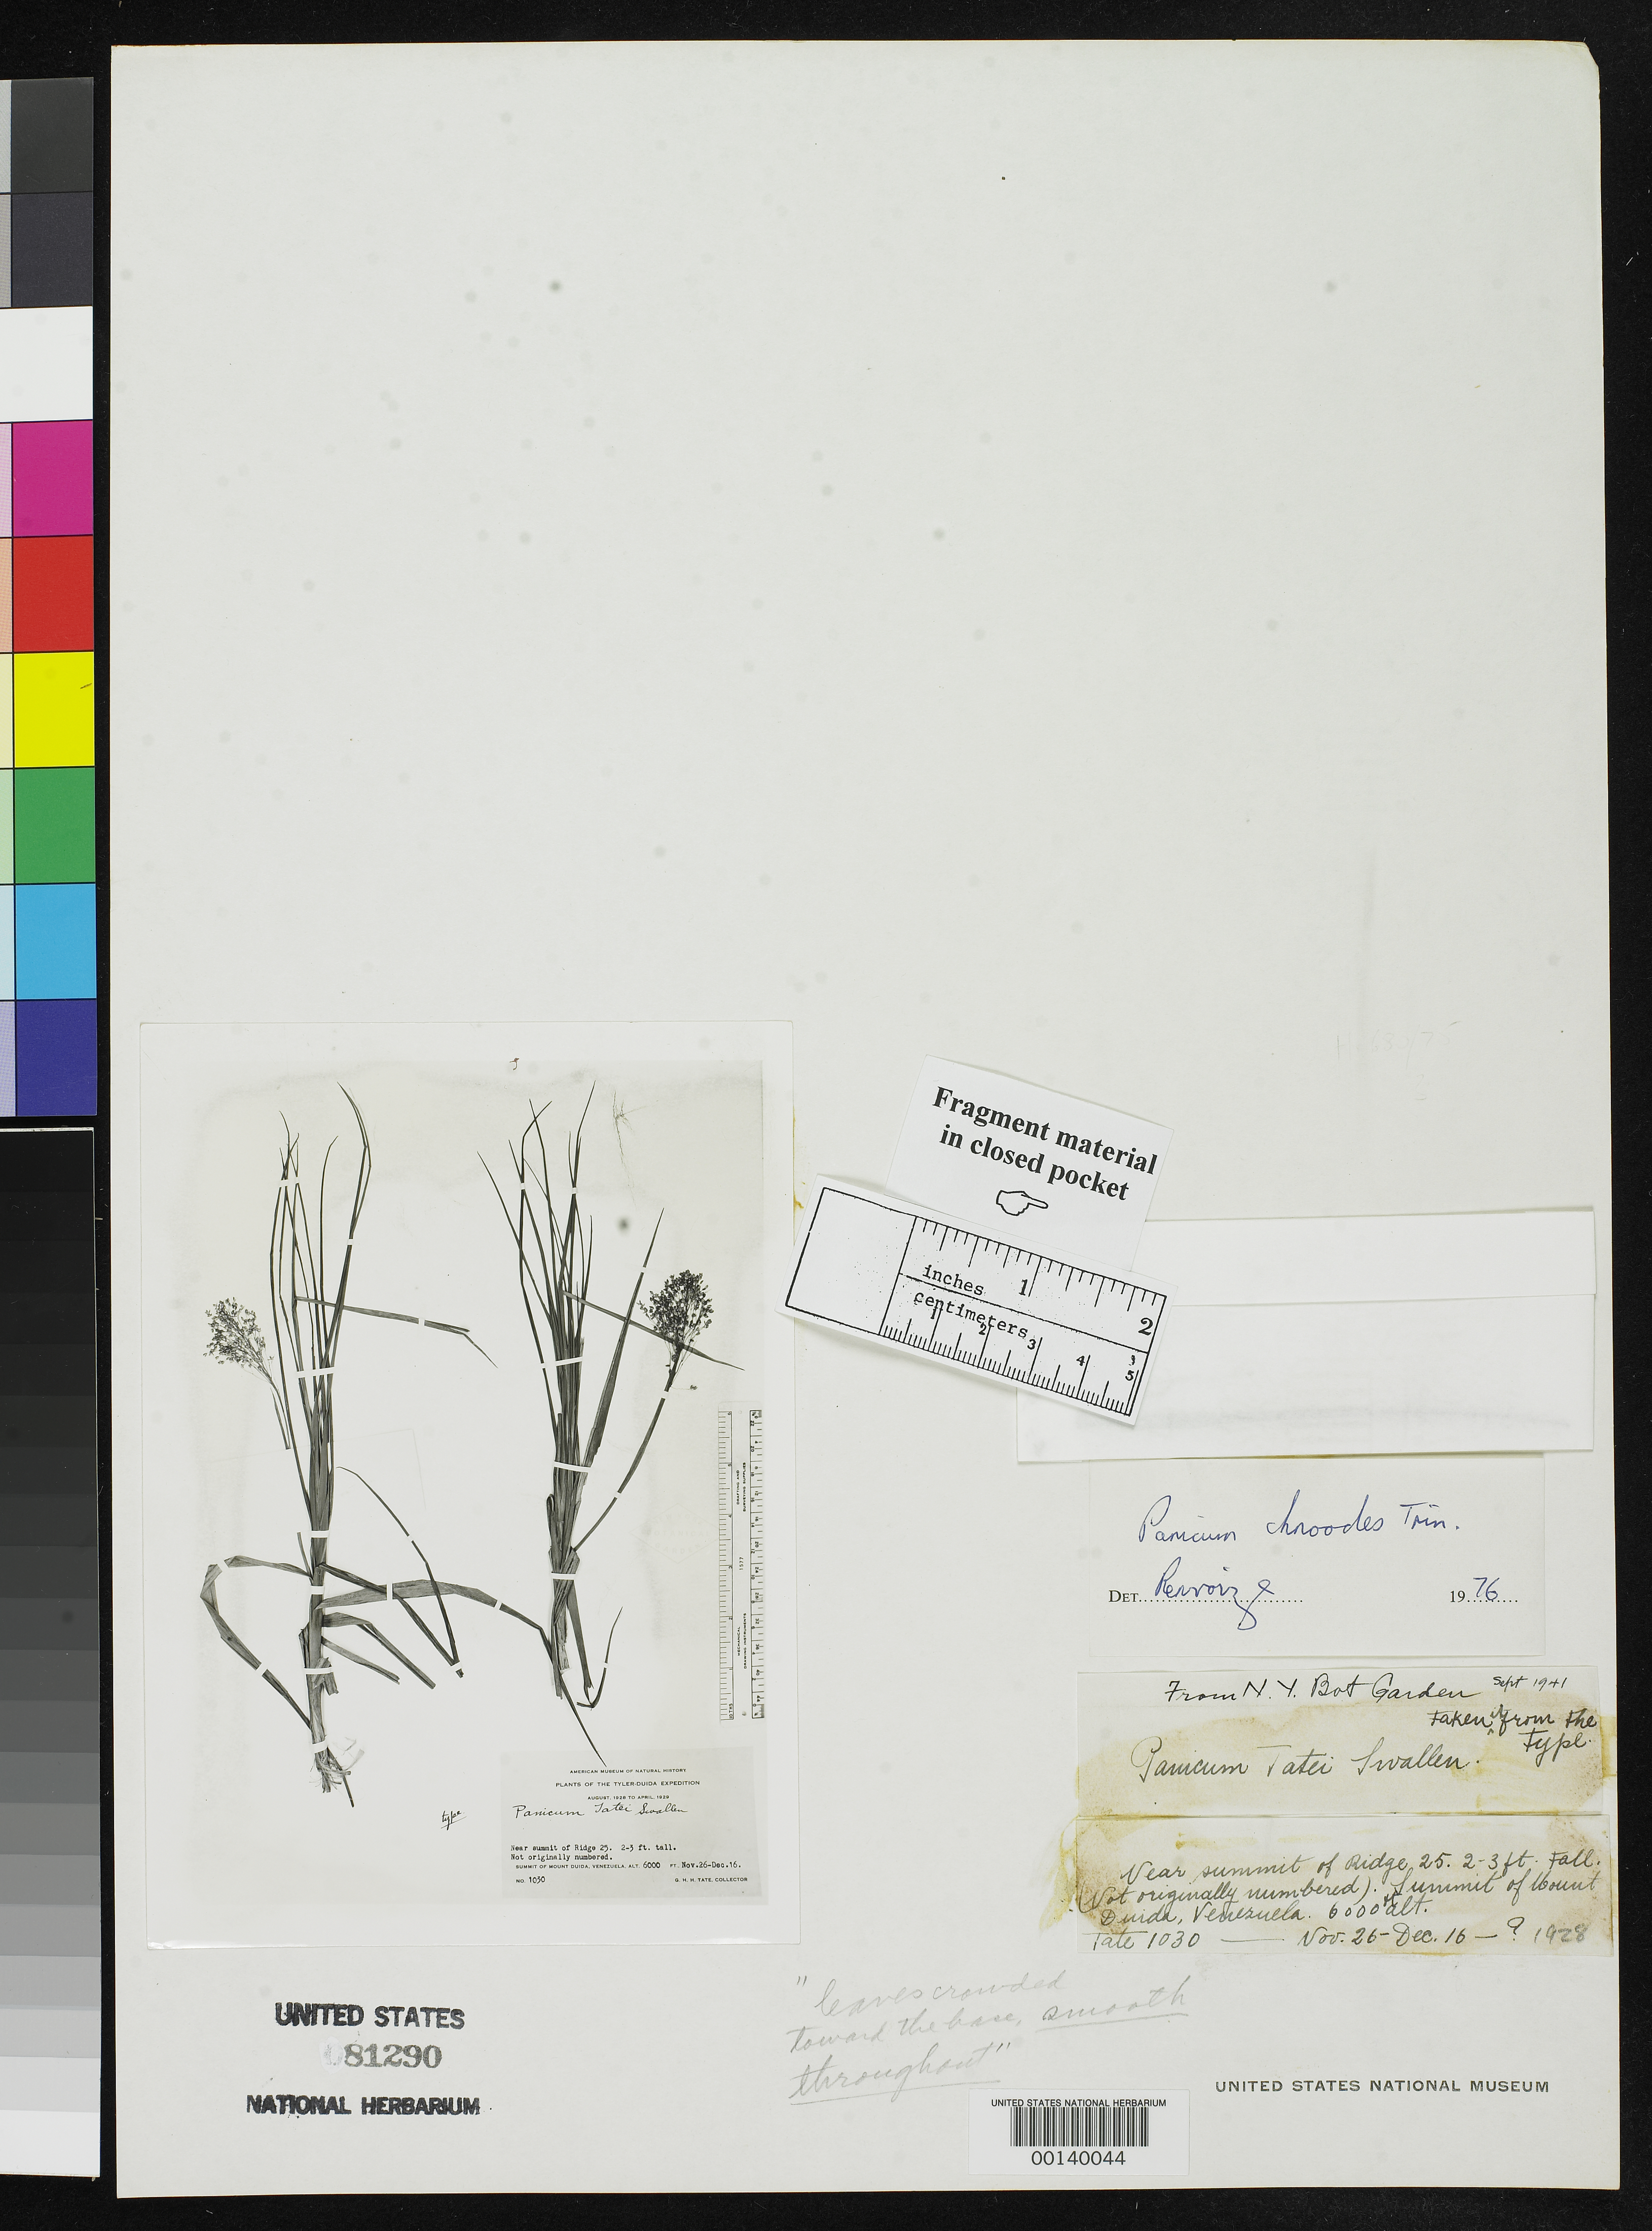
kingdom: Plantae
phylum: Tracheophyta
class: Liliopsida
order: Poales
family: Poaceae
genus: Panicum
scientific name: Panicum tatei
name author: Swallen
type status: Type Fragment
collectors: G. H. H.Tate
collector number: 1030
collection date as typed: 26 Nov 1928 to 16 Dec 1928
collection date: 1928-11-26/1928-12-16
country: Venezuela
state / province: Amazonas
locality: Summit of Mt. Duida.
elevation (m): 1829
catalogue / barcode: US 81290